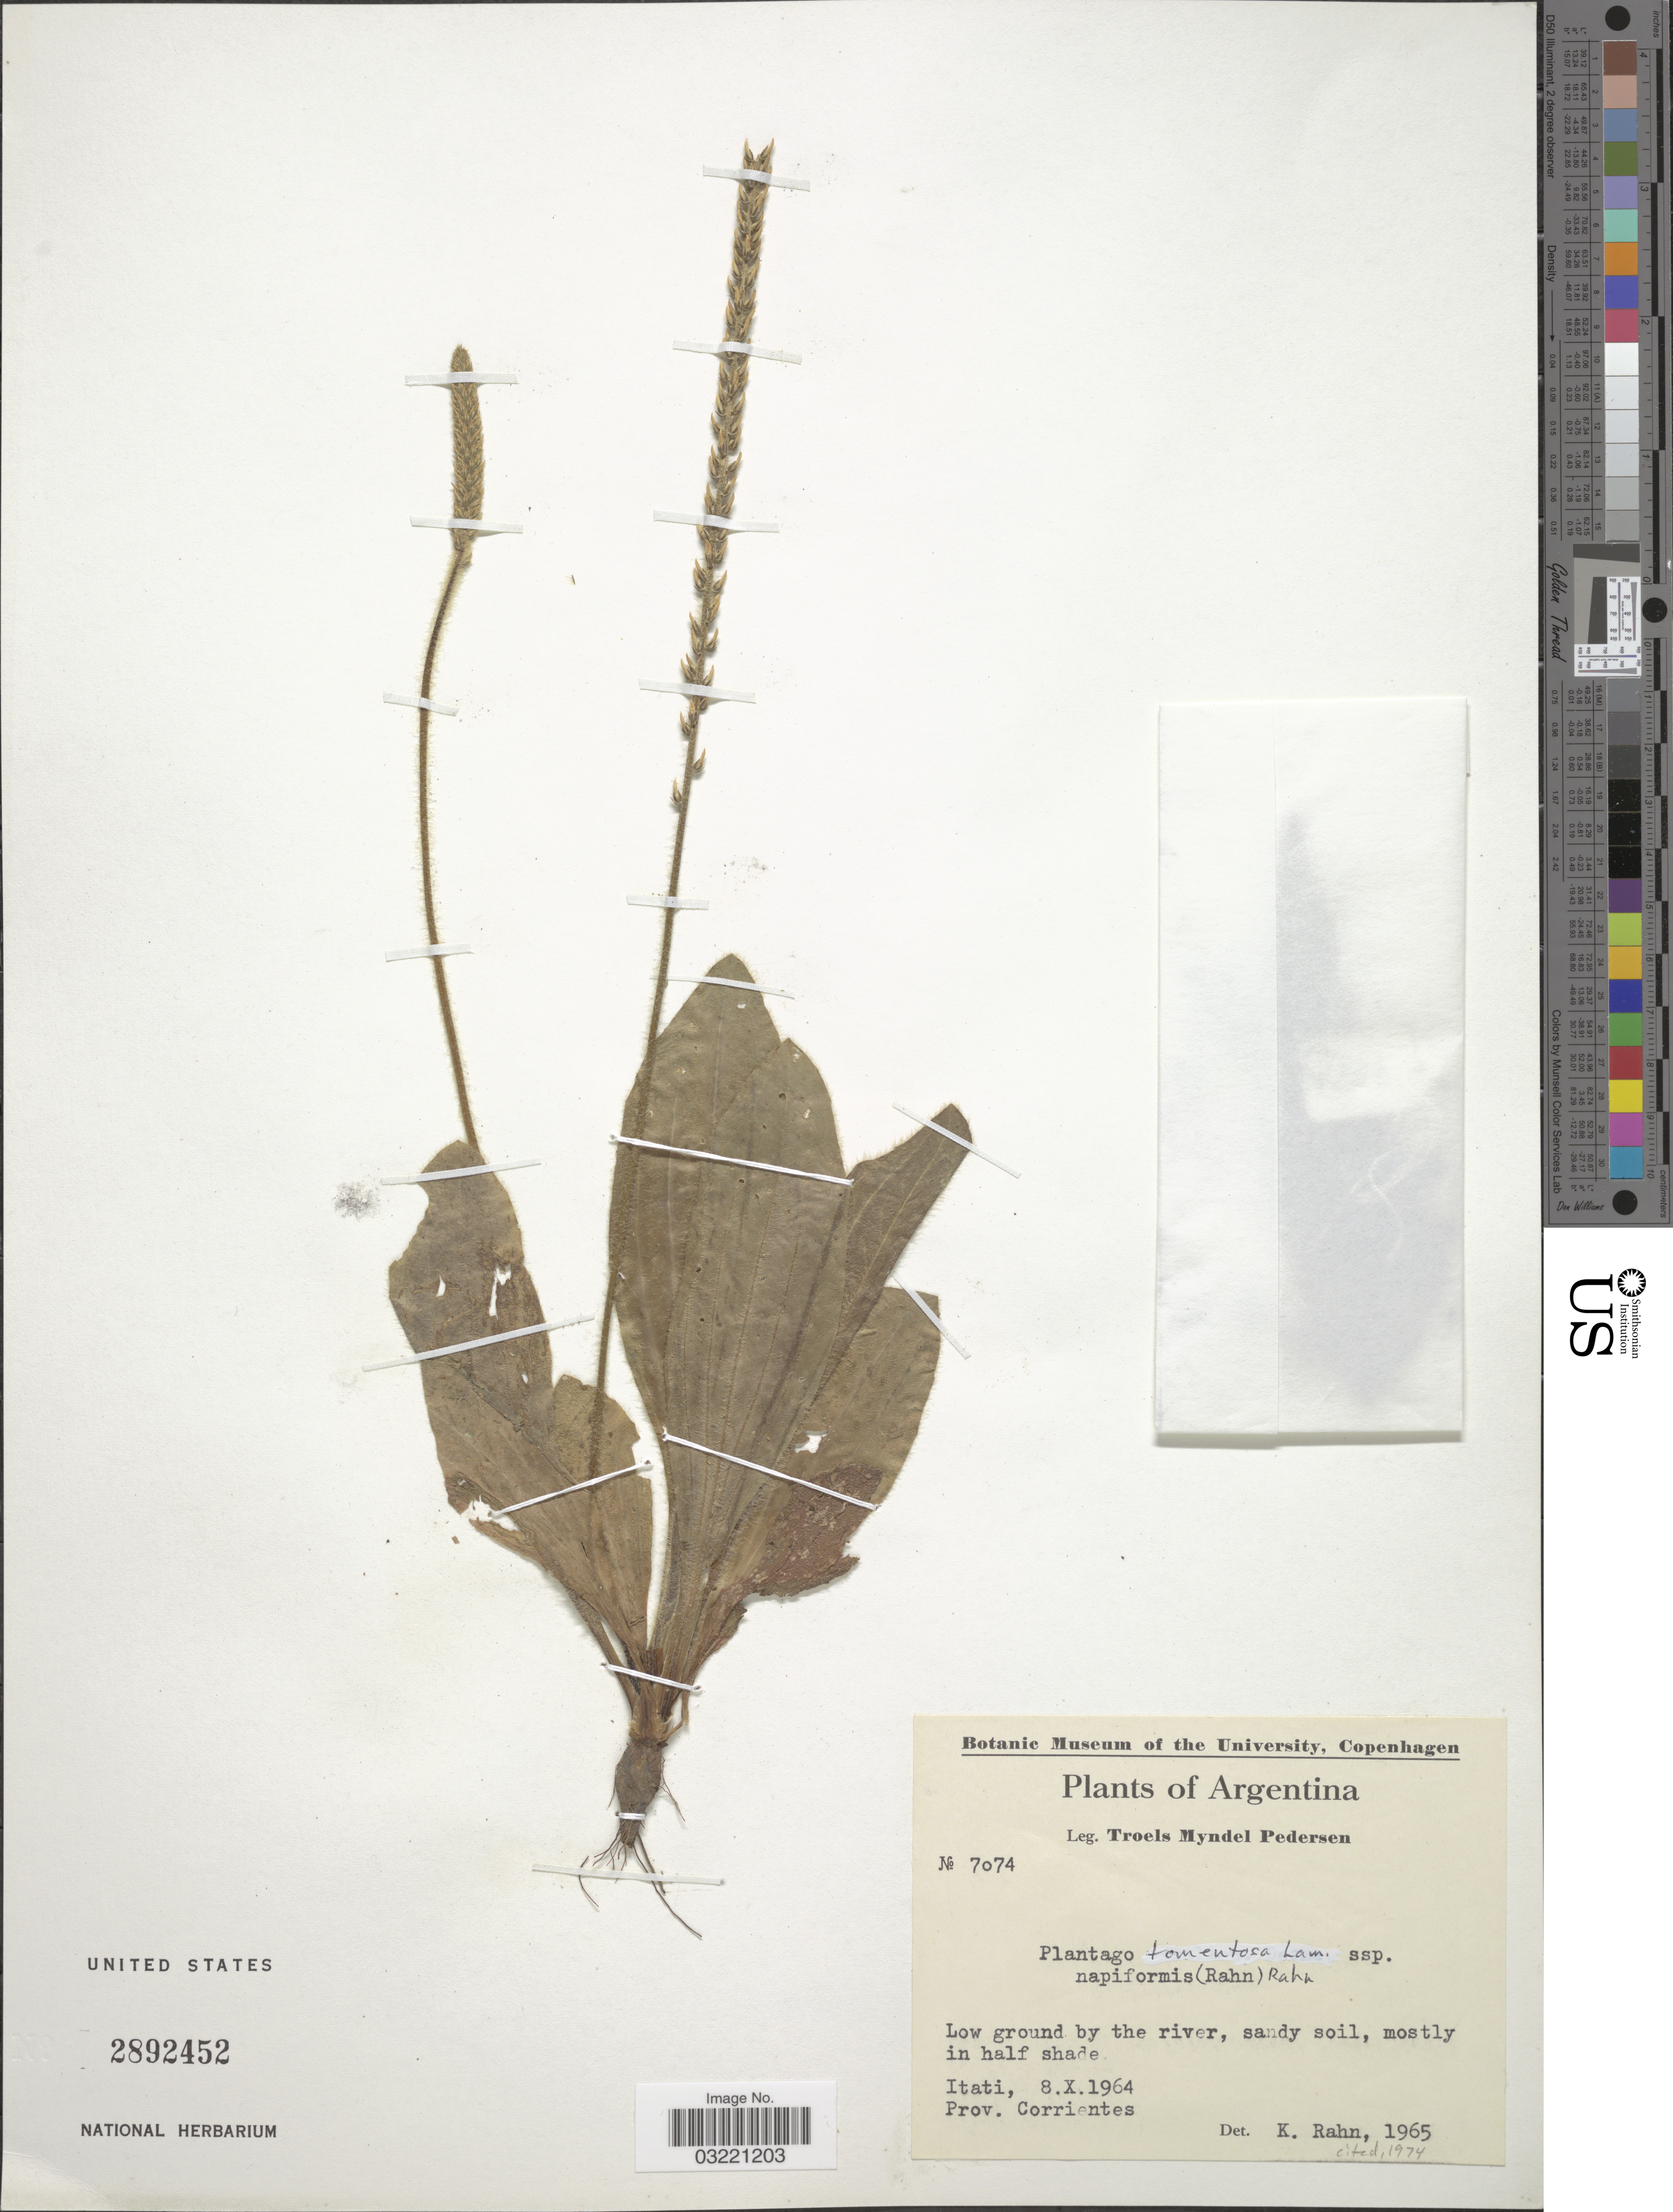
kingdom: Plantae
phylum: Tracheophyta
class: Magnoliopsida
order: Lamiales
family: Plantaginaceae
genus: Plantago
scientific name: Plantago tomentosa subsp. napiformis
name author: Lam.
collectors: T. Pederson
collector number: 7074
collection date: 1964-10-08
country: Argentina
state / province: Corrientes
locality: Itati.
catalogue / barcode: US 2892452